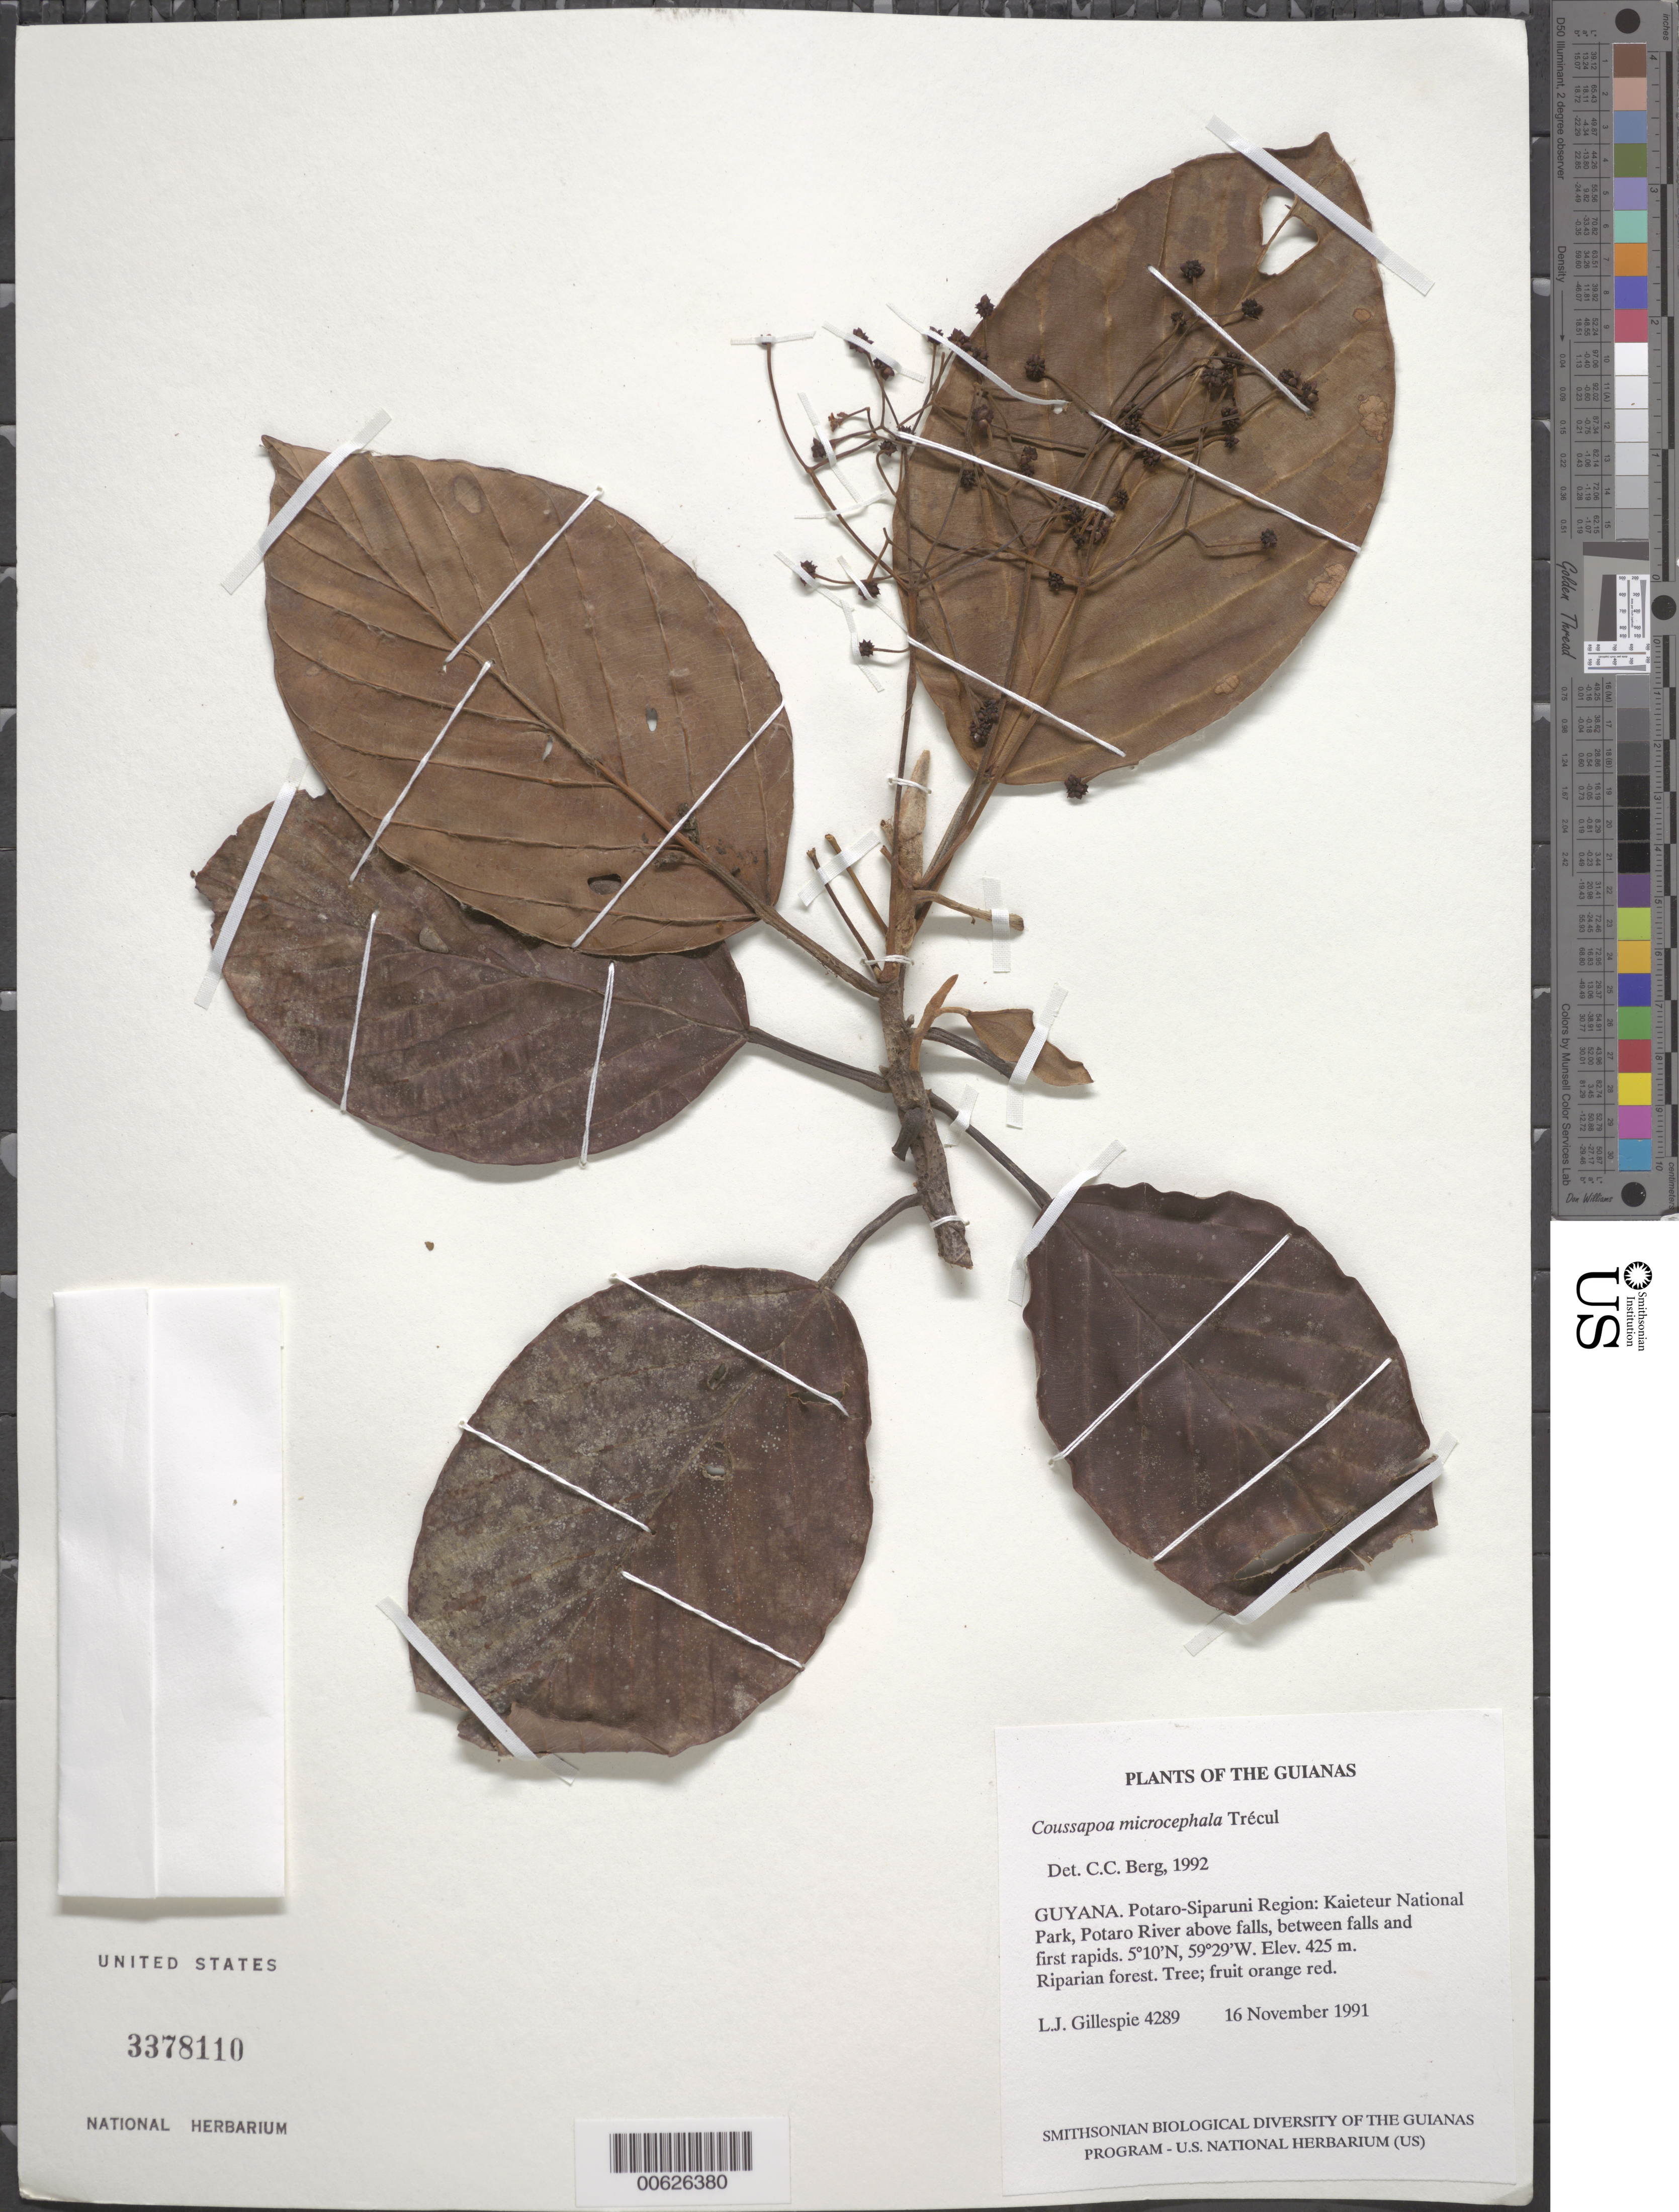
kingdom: Plantae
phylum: Tracheophyta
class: Magnoliopsida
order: Rosales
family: Urticaceae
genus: Coussapoa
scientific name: Coussapoa microcephala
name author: Trécul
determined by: Berg, C. C.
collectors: L. J. Gillespie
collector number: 4289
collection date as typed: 16 November 1991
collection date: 1991-11-16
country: Guyana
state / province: Potaro-Siparuni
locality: Kaieteur National Park, Potaro River above falls, between falls and first rapids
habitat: Riparian forest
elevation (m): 425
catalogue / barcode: US 3378110